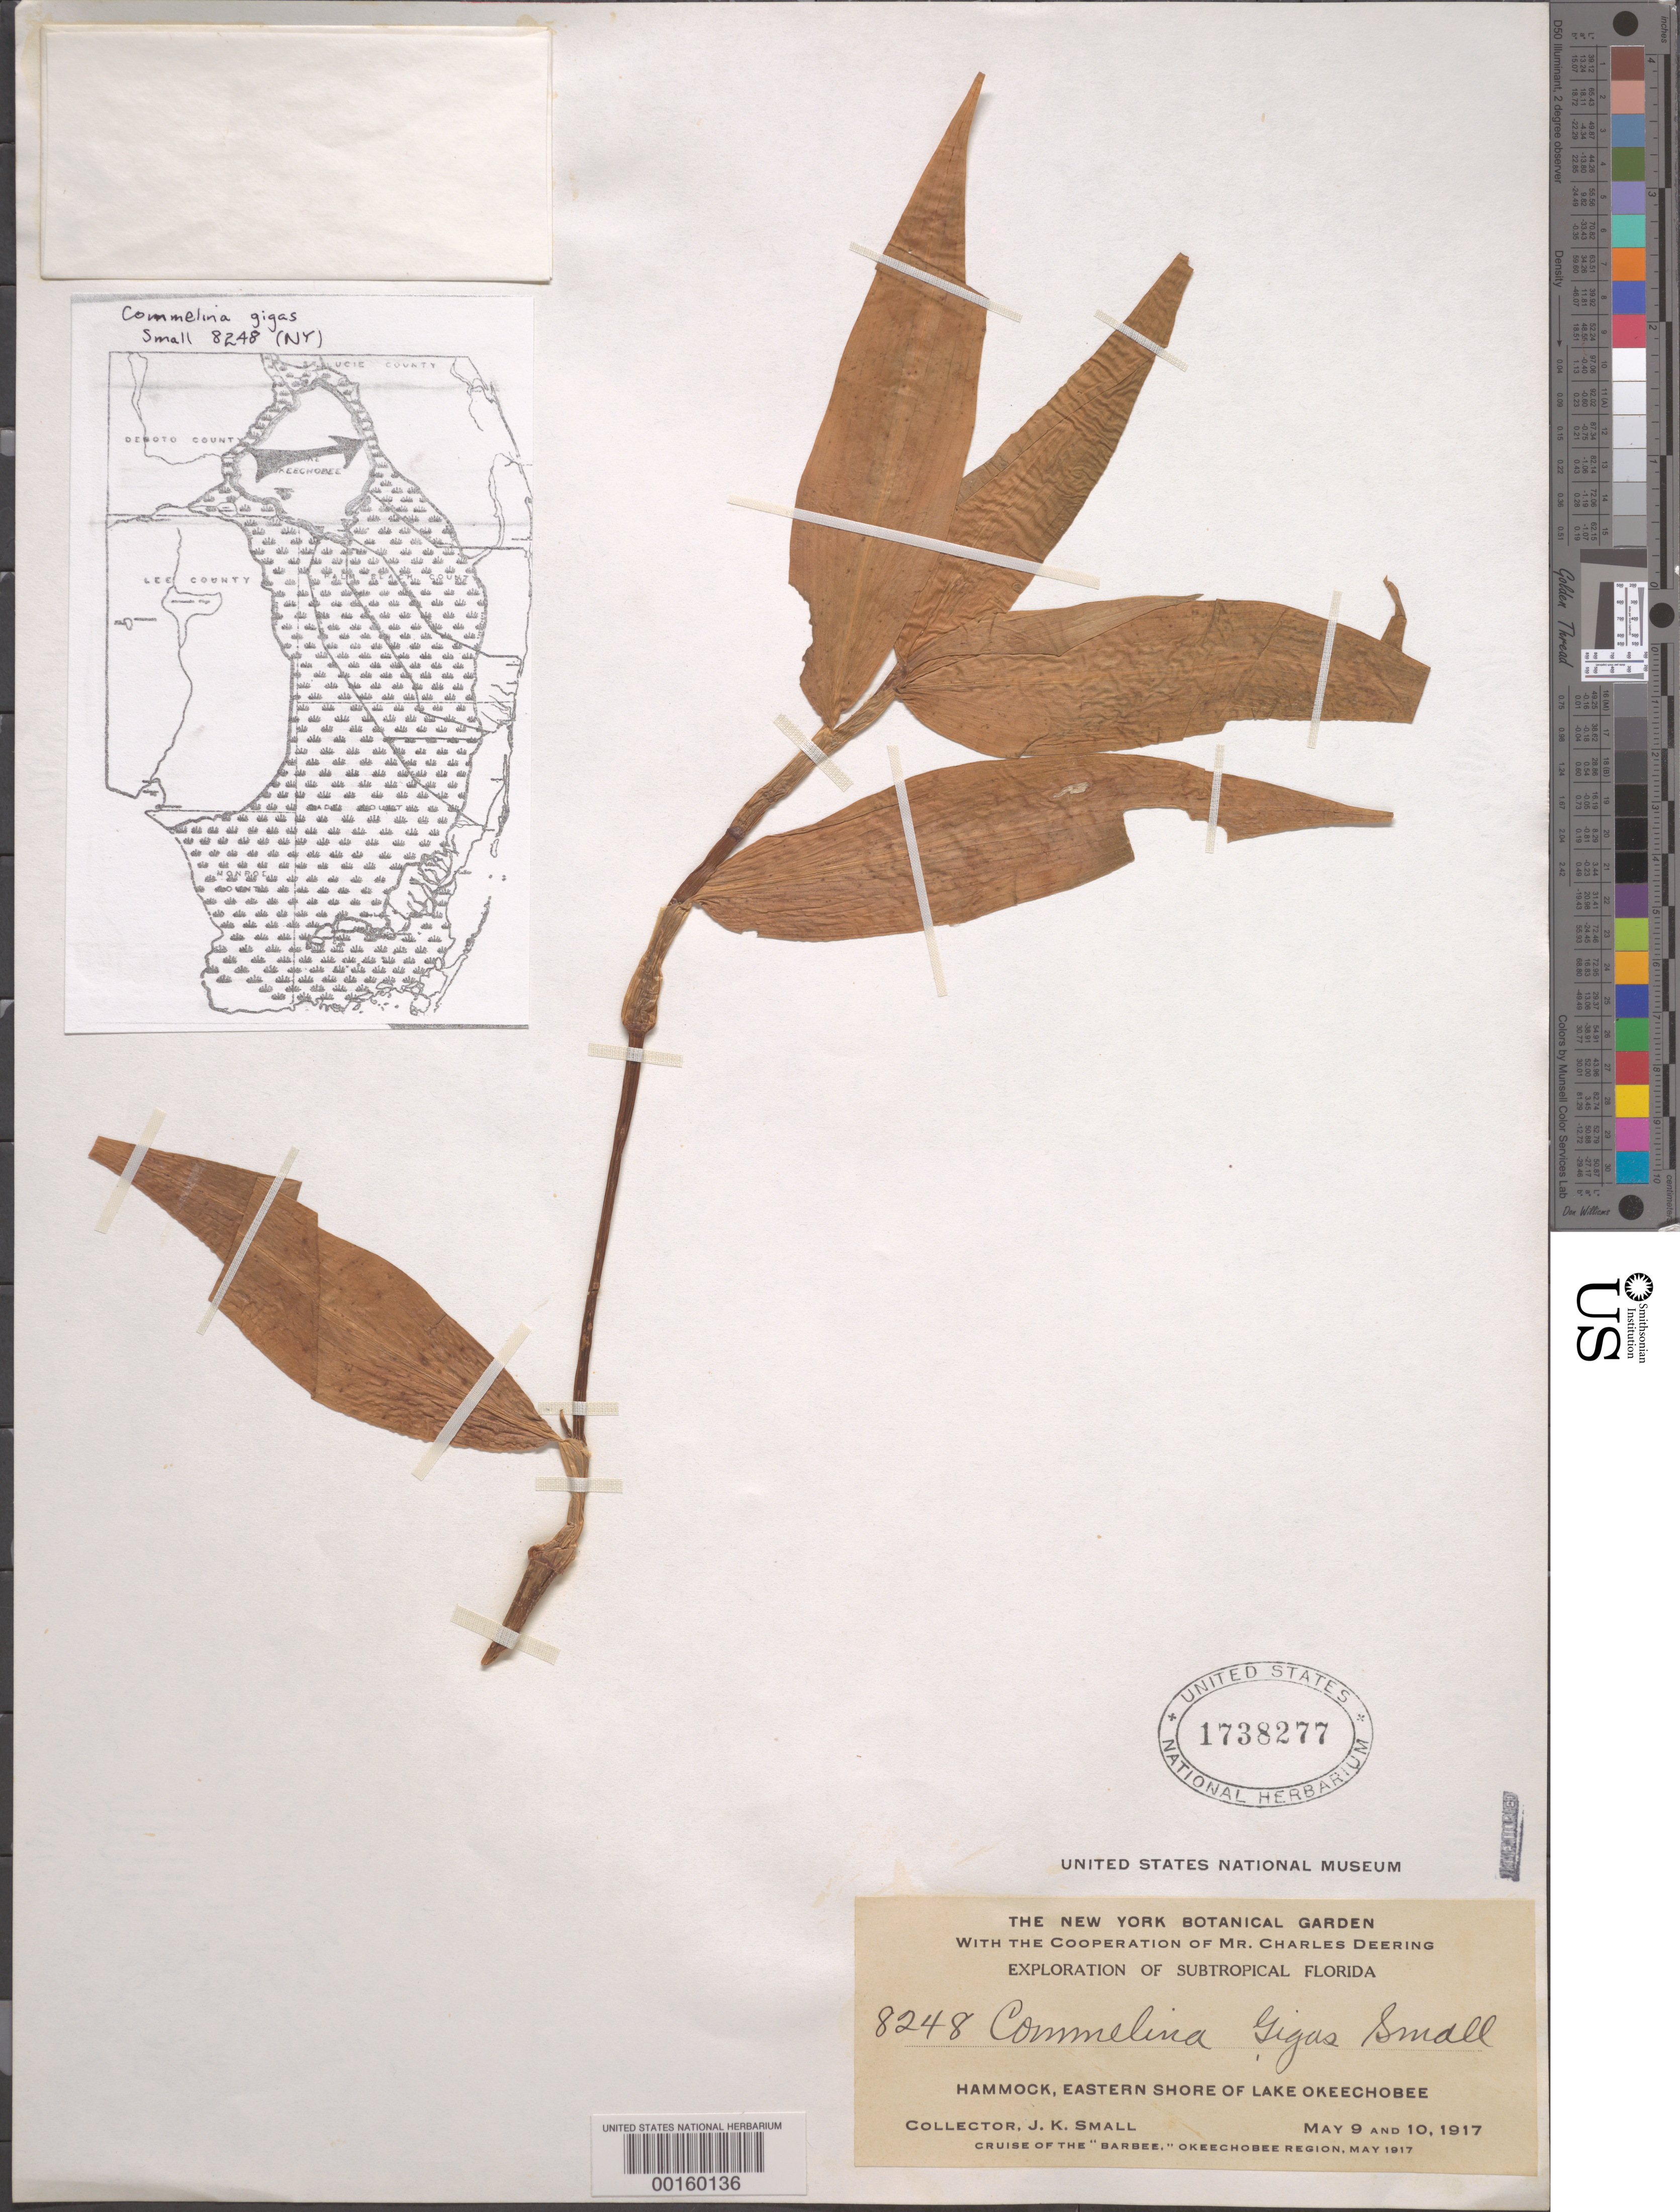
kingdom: Plantae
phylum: Tracheophyta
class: Liliopsida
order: Commelinales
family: Commelinaceae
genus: Commelina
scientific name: Commelina gigas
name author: Small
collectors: J. K. Small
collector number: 8248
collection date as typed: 09 May 1917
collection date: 1917-05-09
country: United States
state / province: Florida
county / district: Martin / Okeechobee / Palm Beach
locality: Lucie county (?), hammock, eastern shore of lake okeechobee. [saint lucie co. does not touch on lake okeechobee.]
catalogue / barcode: US 1738277